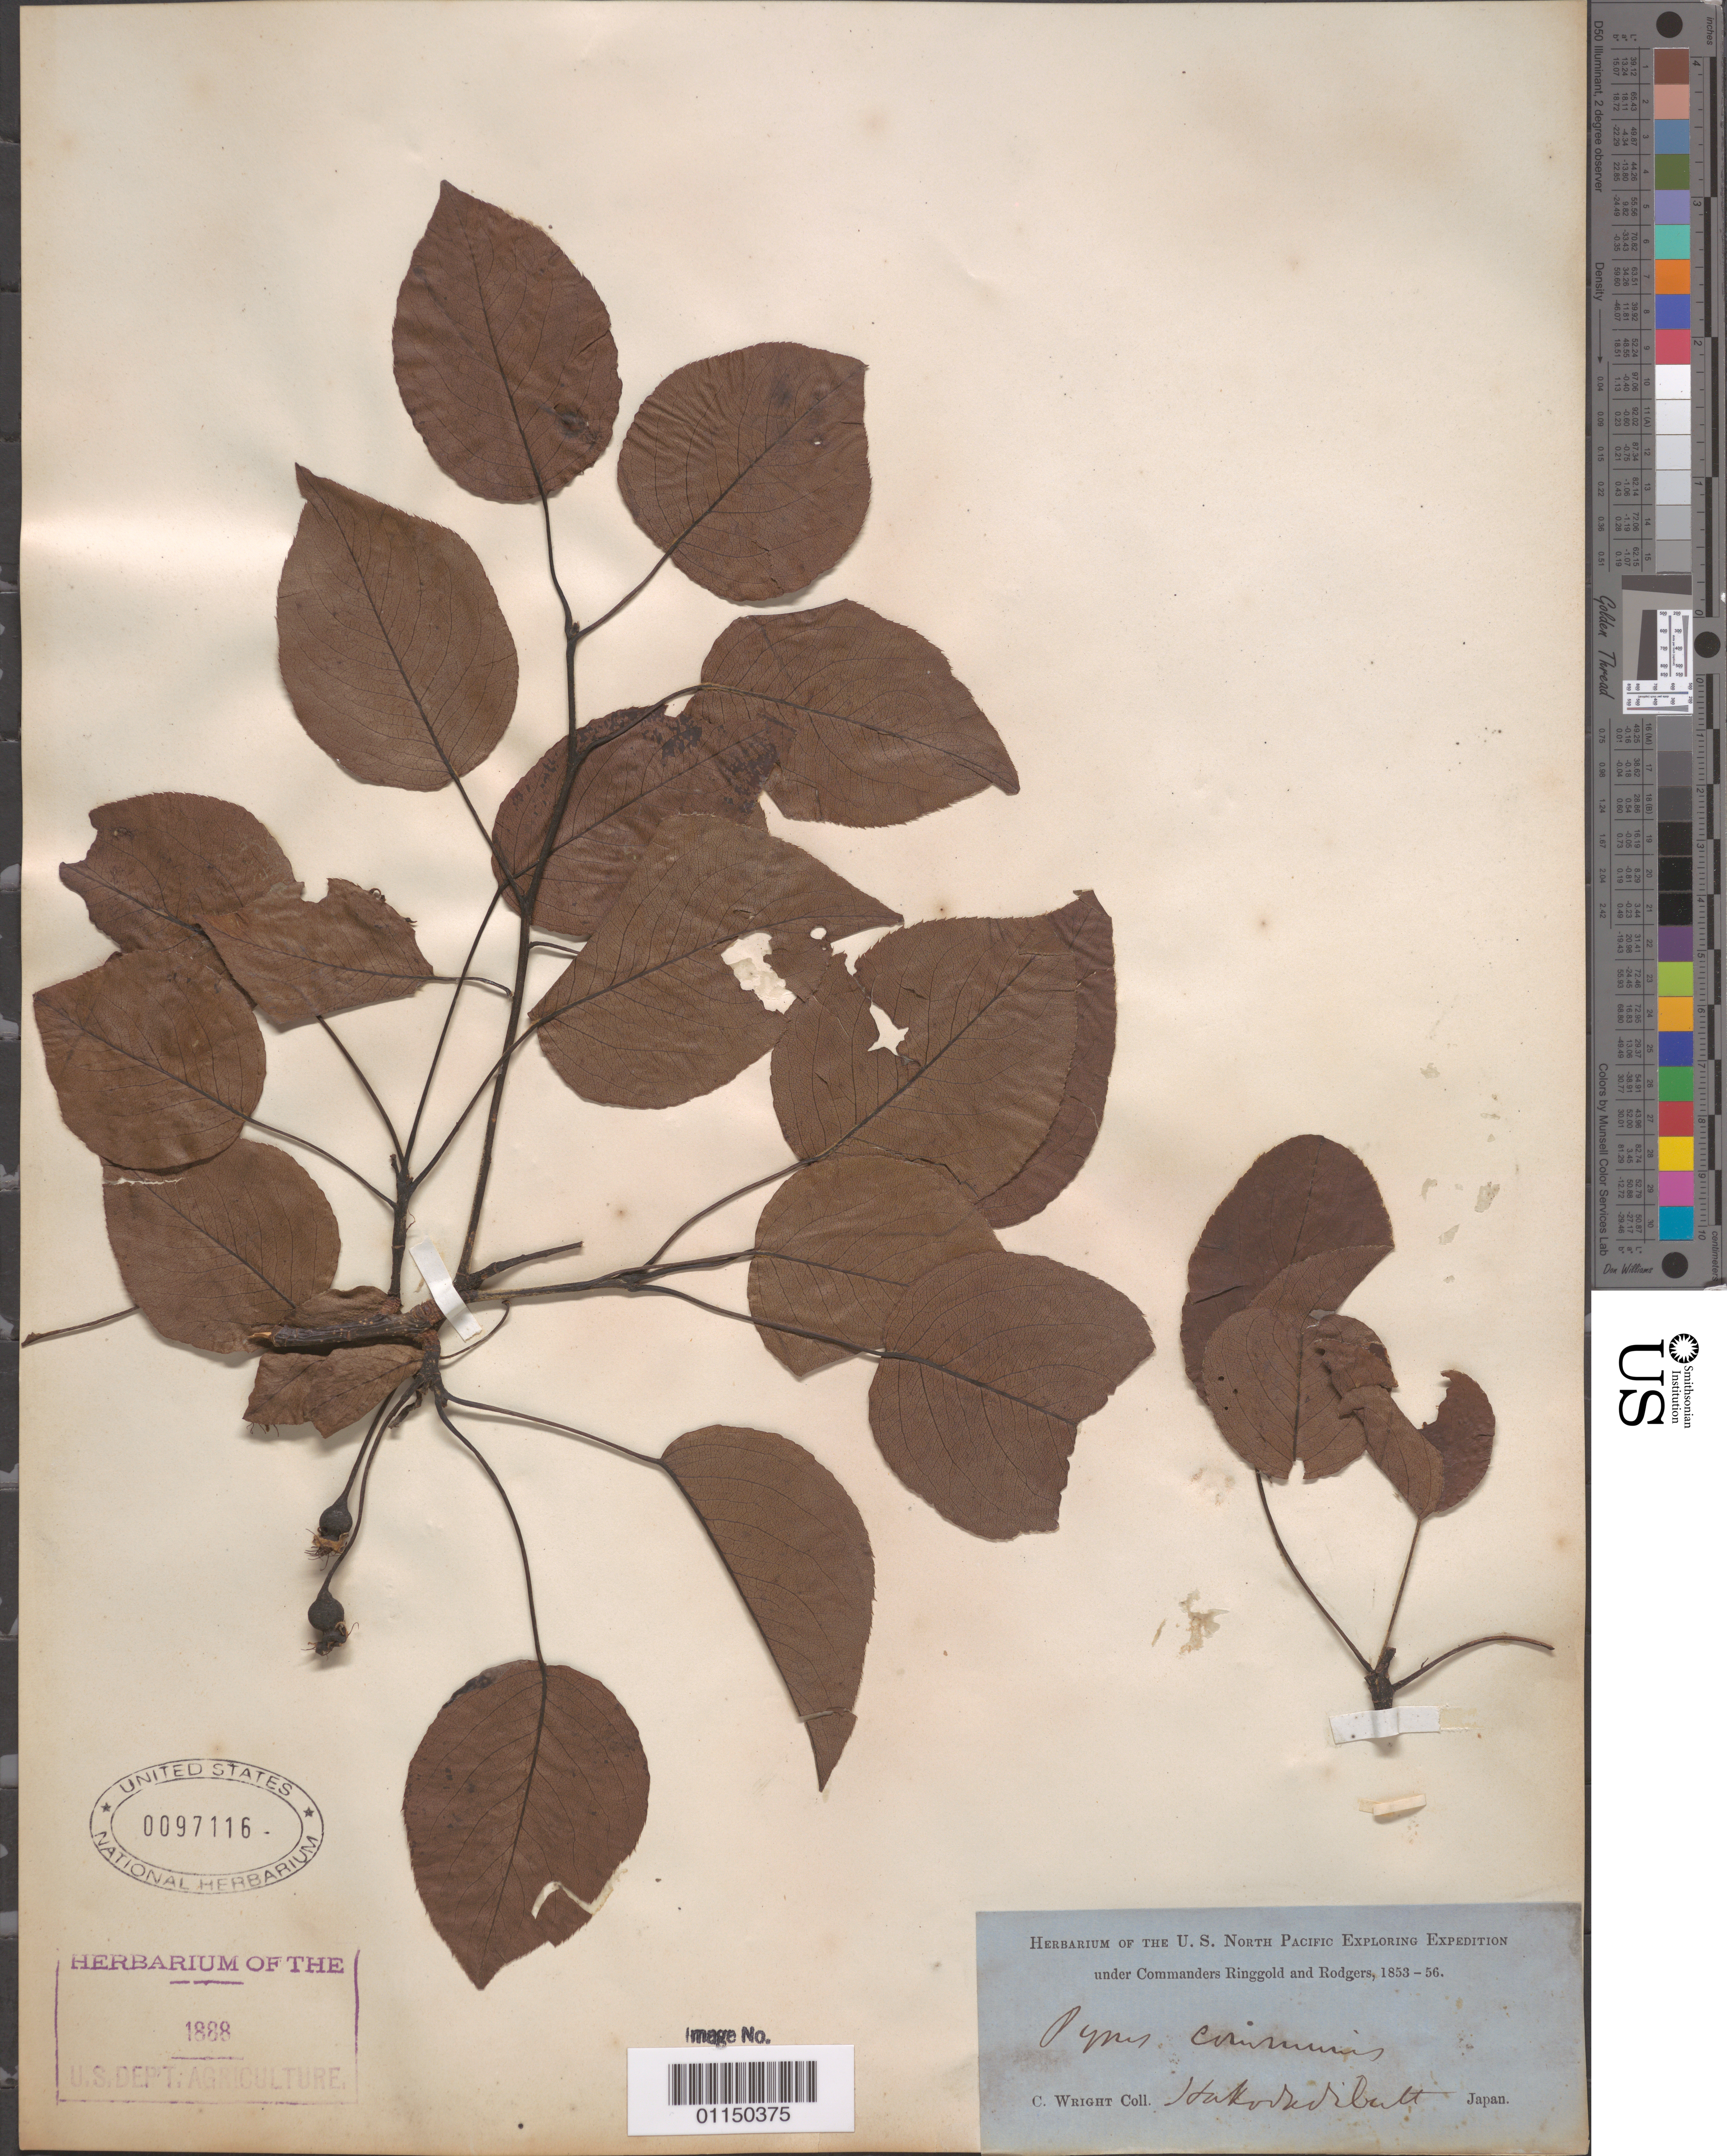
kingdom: Plantae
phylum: Tracheophyta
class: Magnoliopsida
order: Rosales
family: Rosaceae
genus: Pyrus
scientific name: Pyrus communis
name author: L.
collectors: C. Wright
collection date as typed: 1853 to -- --- 1856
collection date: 1853/1856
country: Japan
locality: Hakodadi.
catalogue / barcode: US 97116